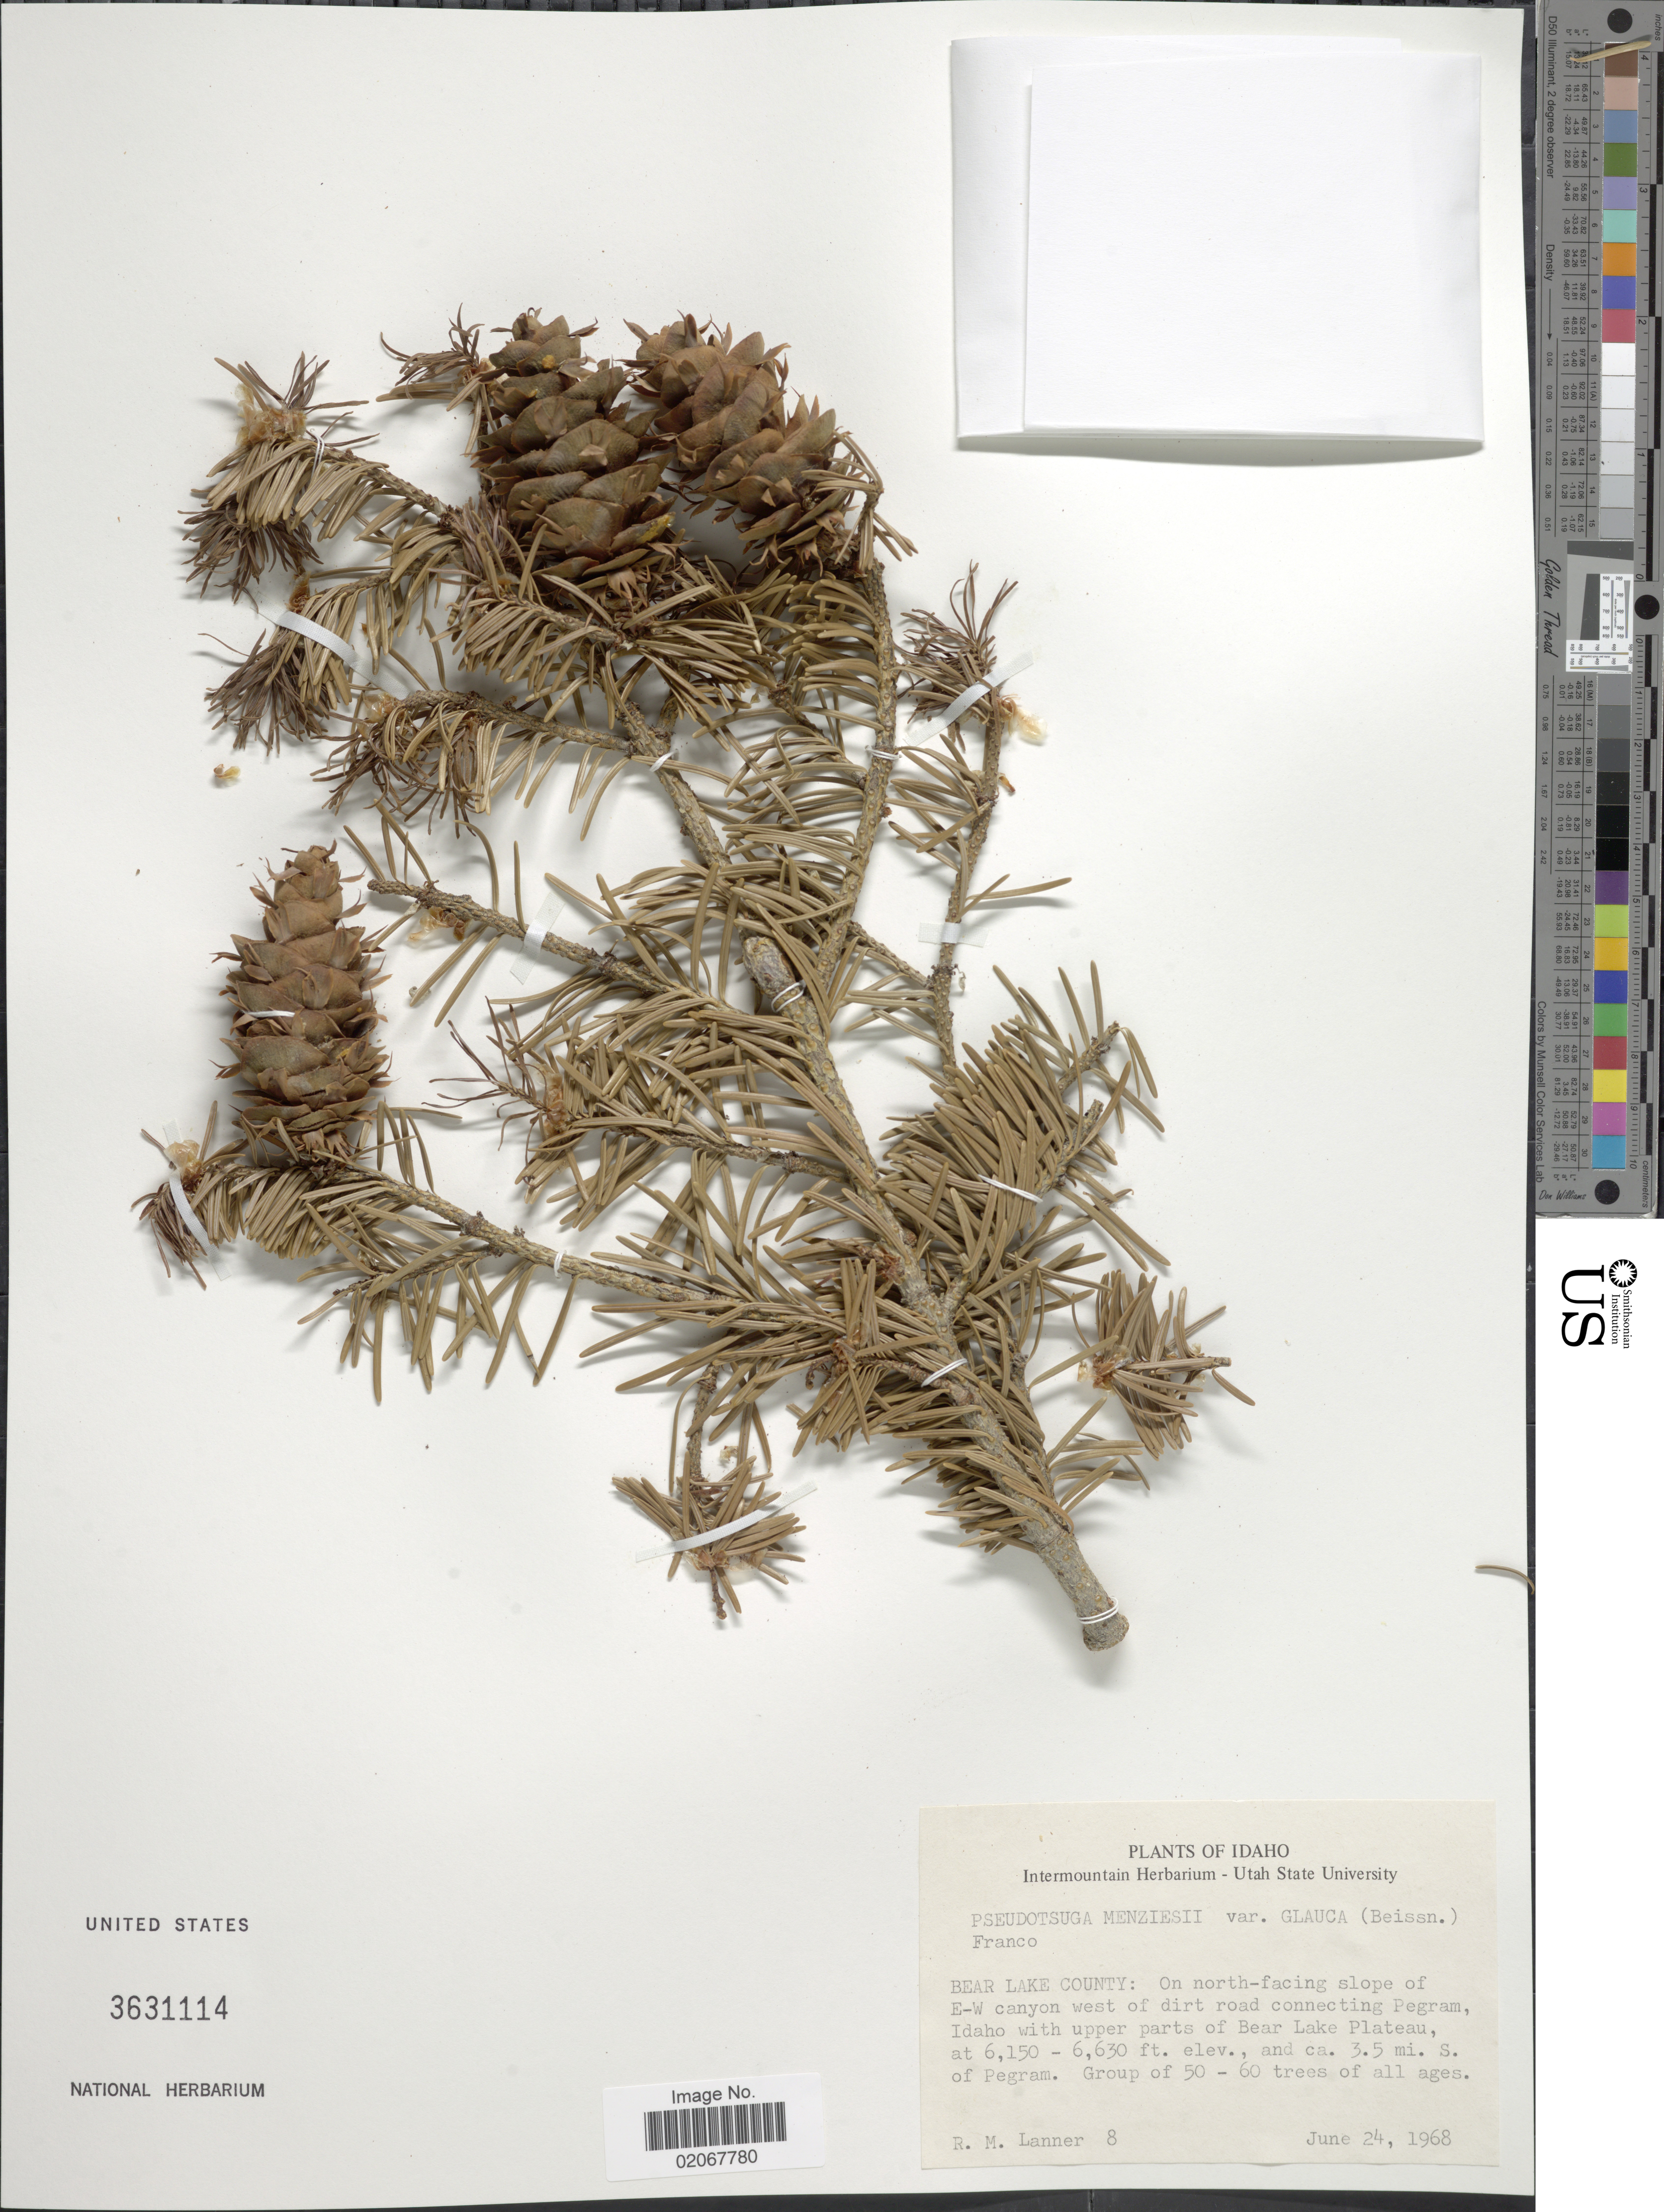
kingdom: Plantae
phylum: Tracheophyta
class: Pinopsida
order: Pinales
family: Pinaceae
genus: Pseudotsuga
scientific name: Pseudotsuga menziesii var. glauca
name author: (Beissn.) Franco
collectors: R. Lanner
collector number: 8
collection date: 1968-06-24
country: United States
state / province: Idaho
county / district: Bear Lake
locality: On north-facing slope of E-W canyon west of dirt road connecting Pegram, Idaho with upper parts of Bear Lake Plateau, ca. 3.5 mi. S. of Pegram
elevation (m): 1875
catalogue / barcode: US 3631114